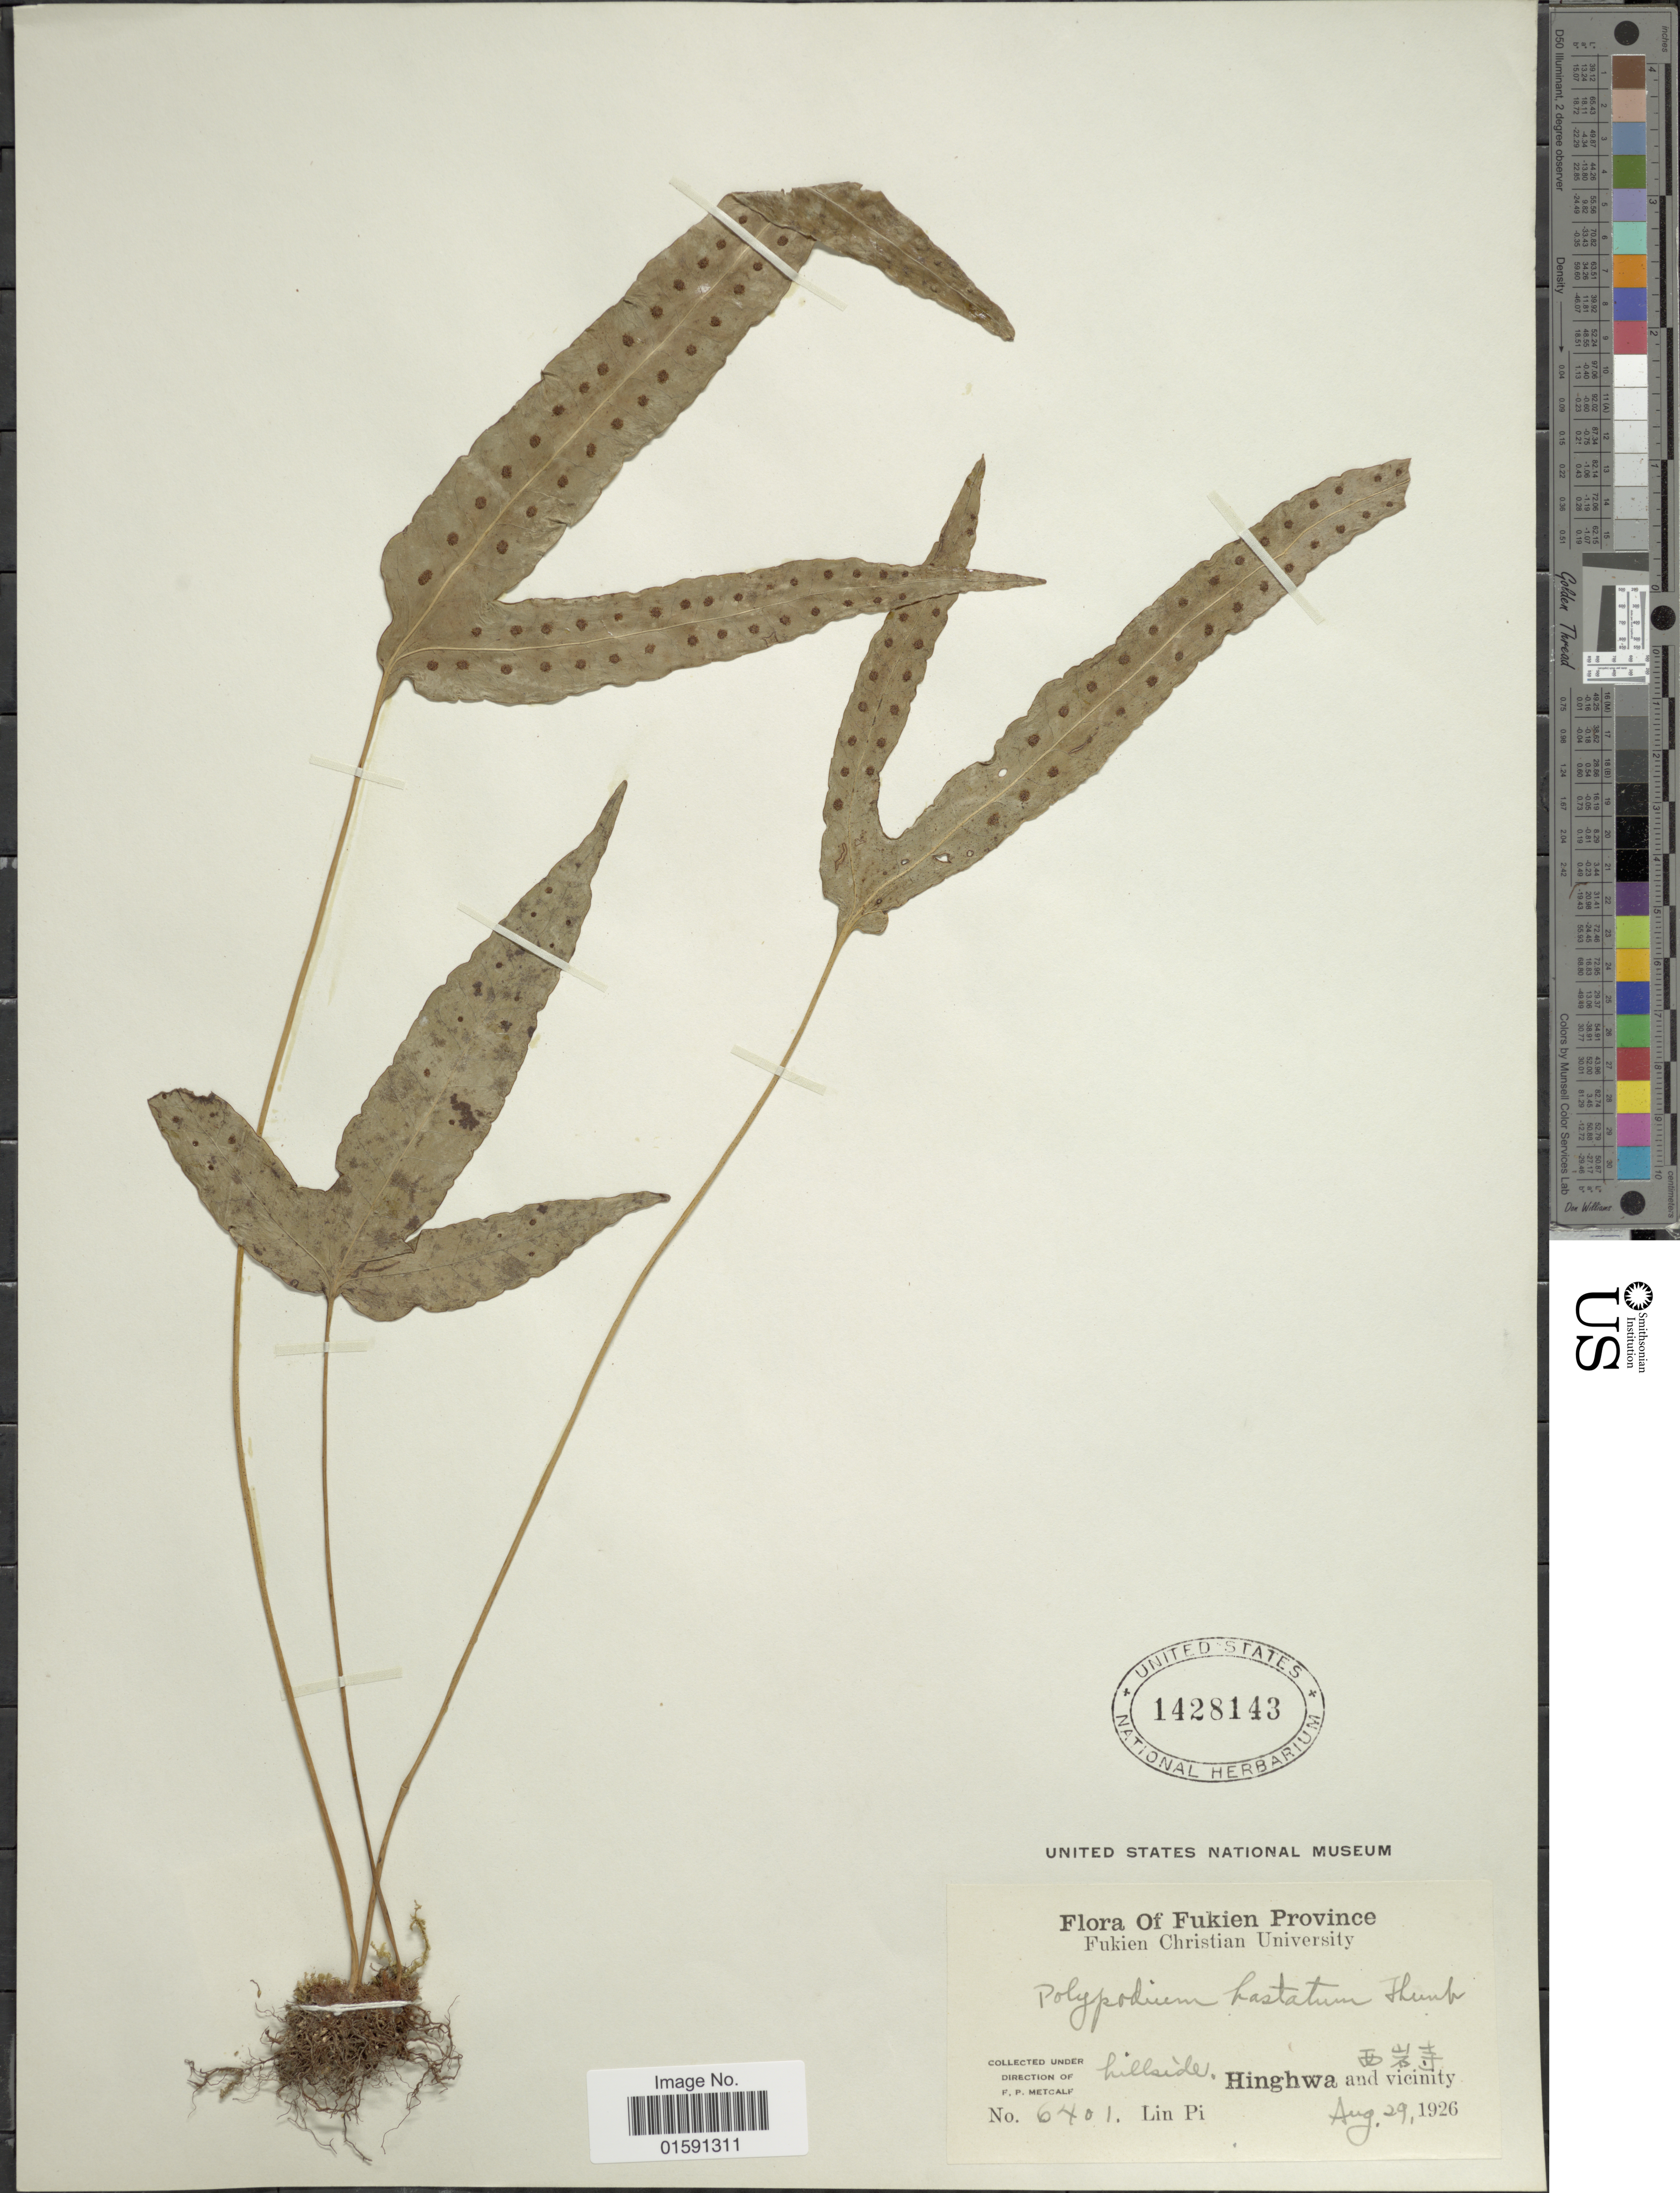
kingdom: Plantae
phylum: Tracheophyta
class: Polypodiopsida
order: Polypodiales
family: Polypodiaceae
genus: Selliguea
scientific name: Selliguea hastata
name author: (Thunb.) Fraser-Jenk.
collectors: L. Pi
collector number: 6401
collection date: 1926-08-29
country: China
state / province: Fujian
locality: Fukien Province, Hillside Hinghwa and vicinity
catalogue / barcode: US 1428143